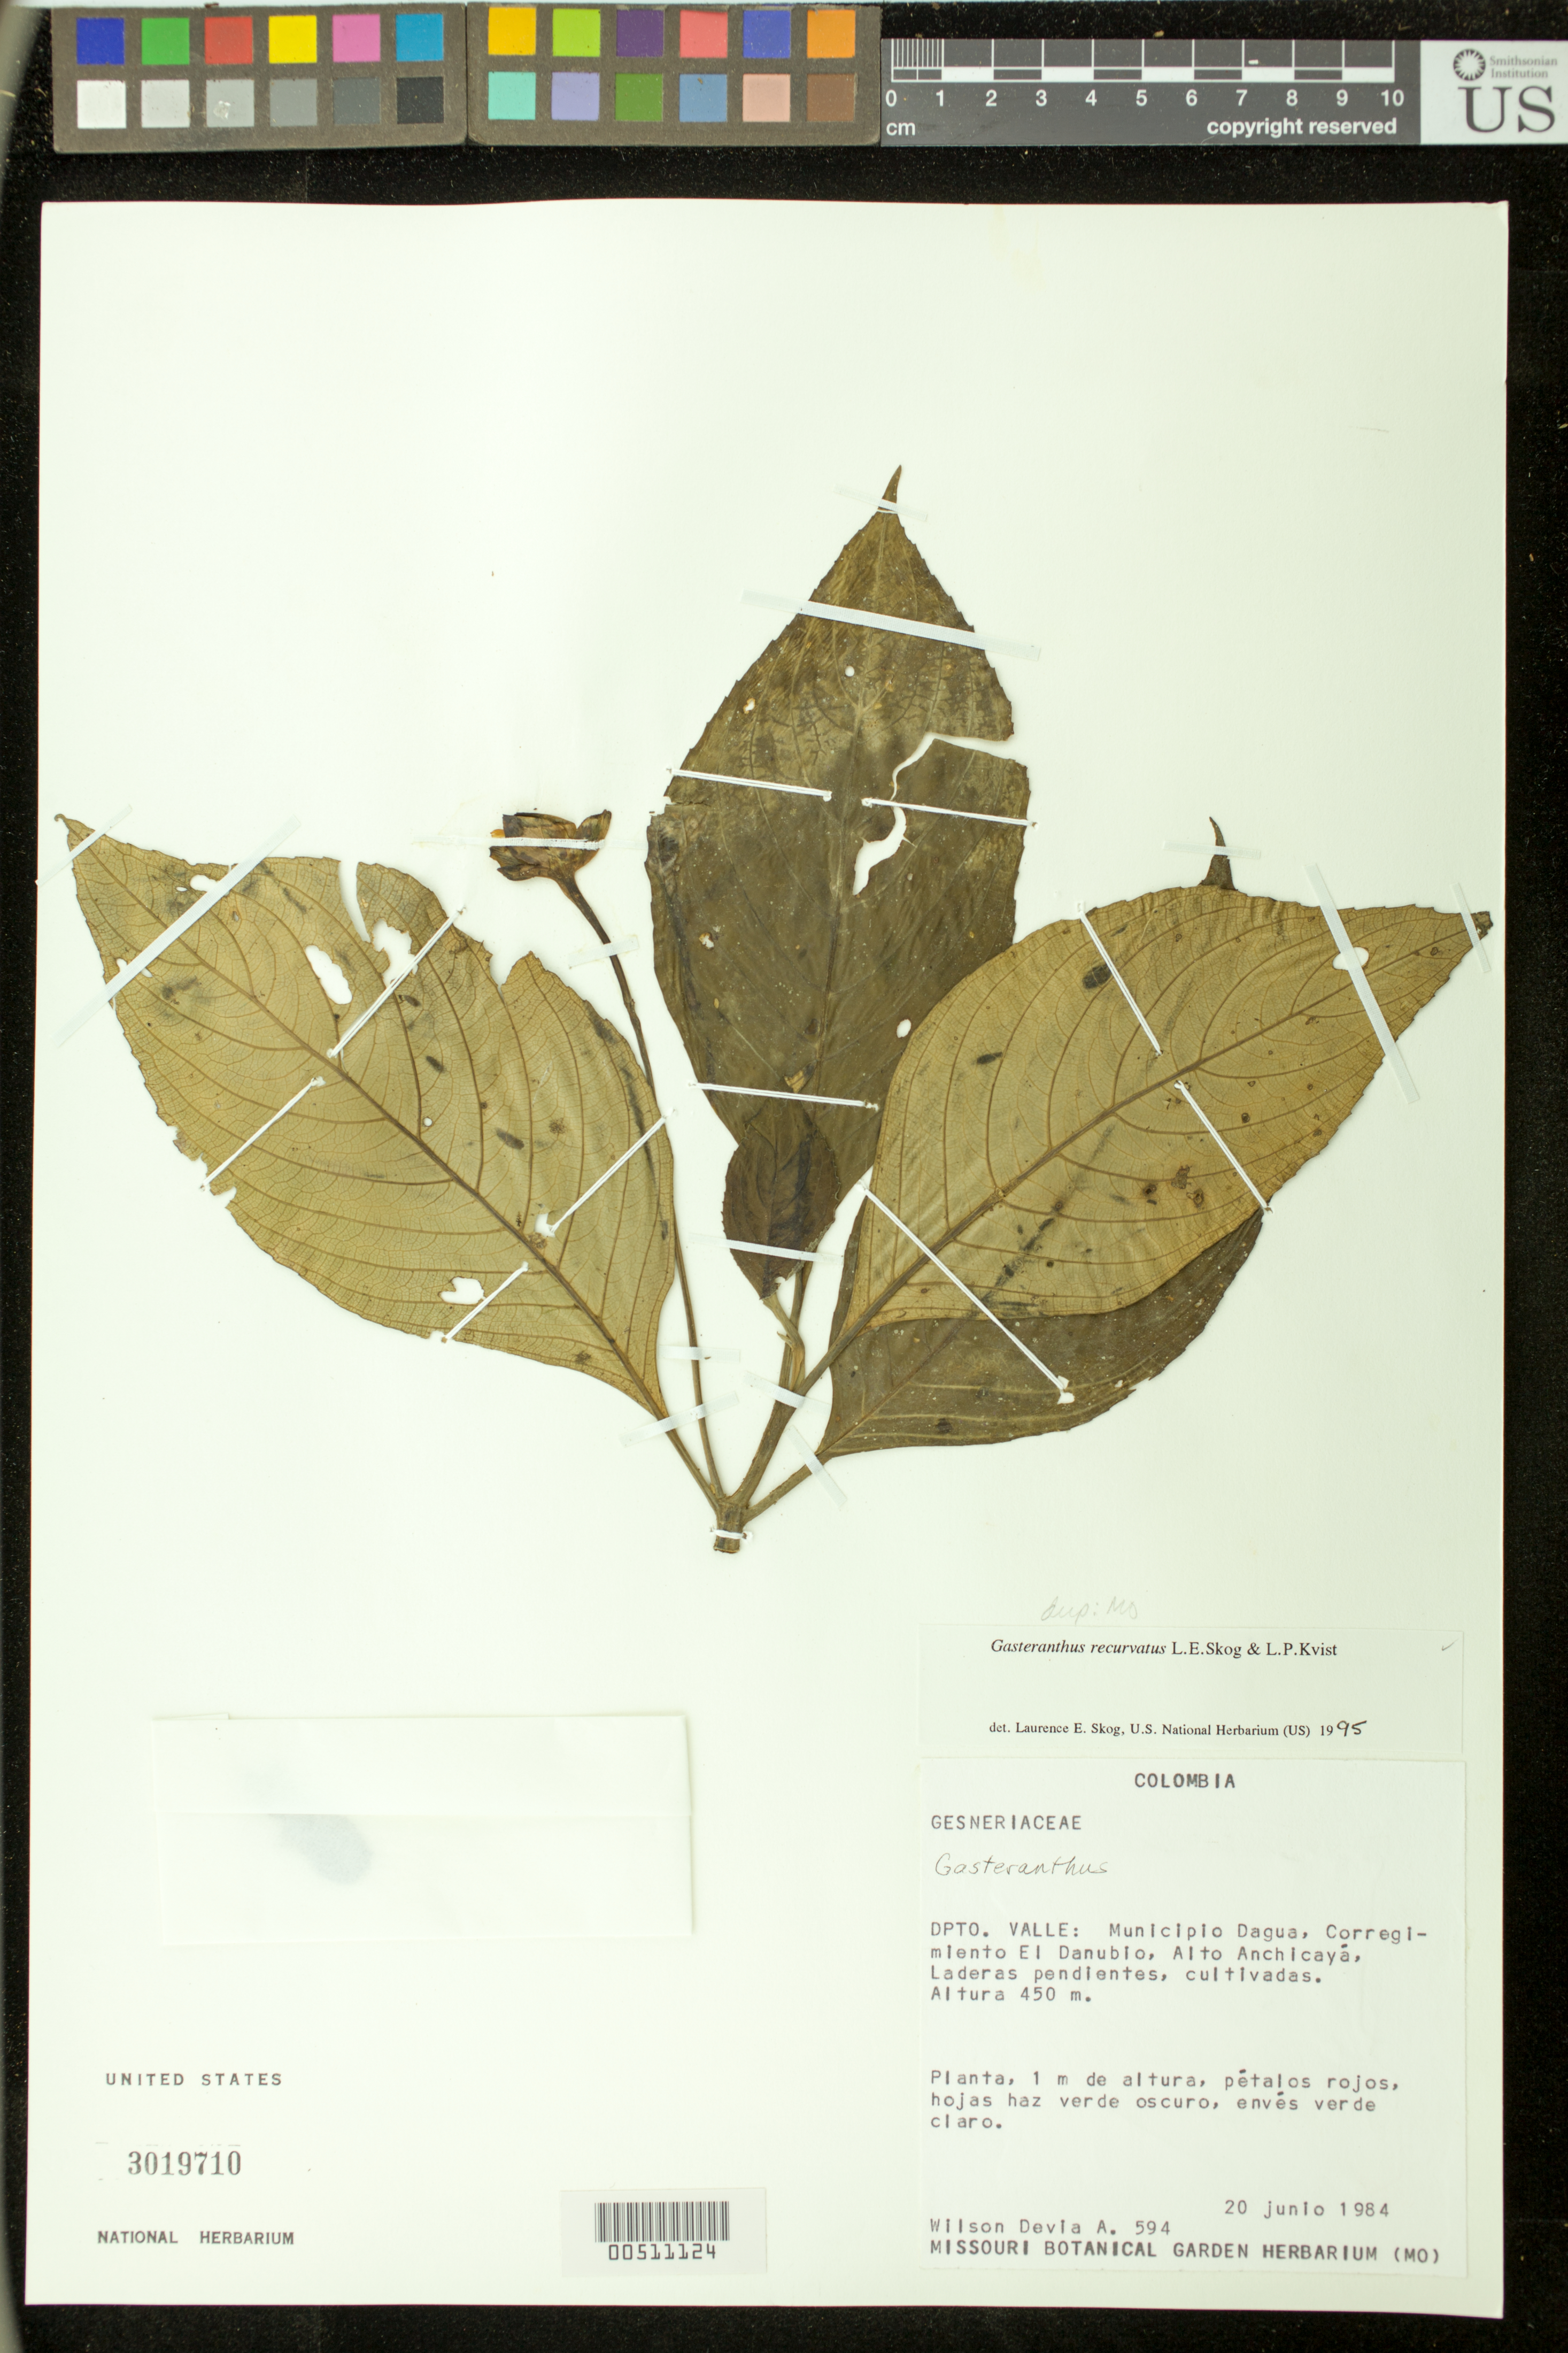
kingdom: Plantae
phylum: Tracheophyta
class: Magnoliopsida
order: Lamiales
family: Gesneriaceae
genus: Gasteranthus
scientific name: Gasteranthus recurvatus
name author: L.E. Skog & L.P. Kvist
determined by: Skog, Laurence E.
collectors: W. Devia A.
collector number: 594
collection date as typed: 20 Jun 1984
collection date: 1984-06-20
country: Colombia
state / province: Valle del Cauca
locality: Mpio. Dagua, corregimiento El Danubio, Alto Anchicayá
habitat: Laderas pendientes, cultivadas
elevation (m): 450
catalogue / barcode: US 3019710